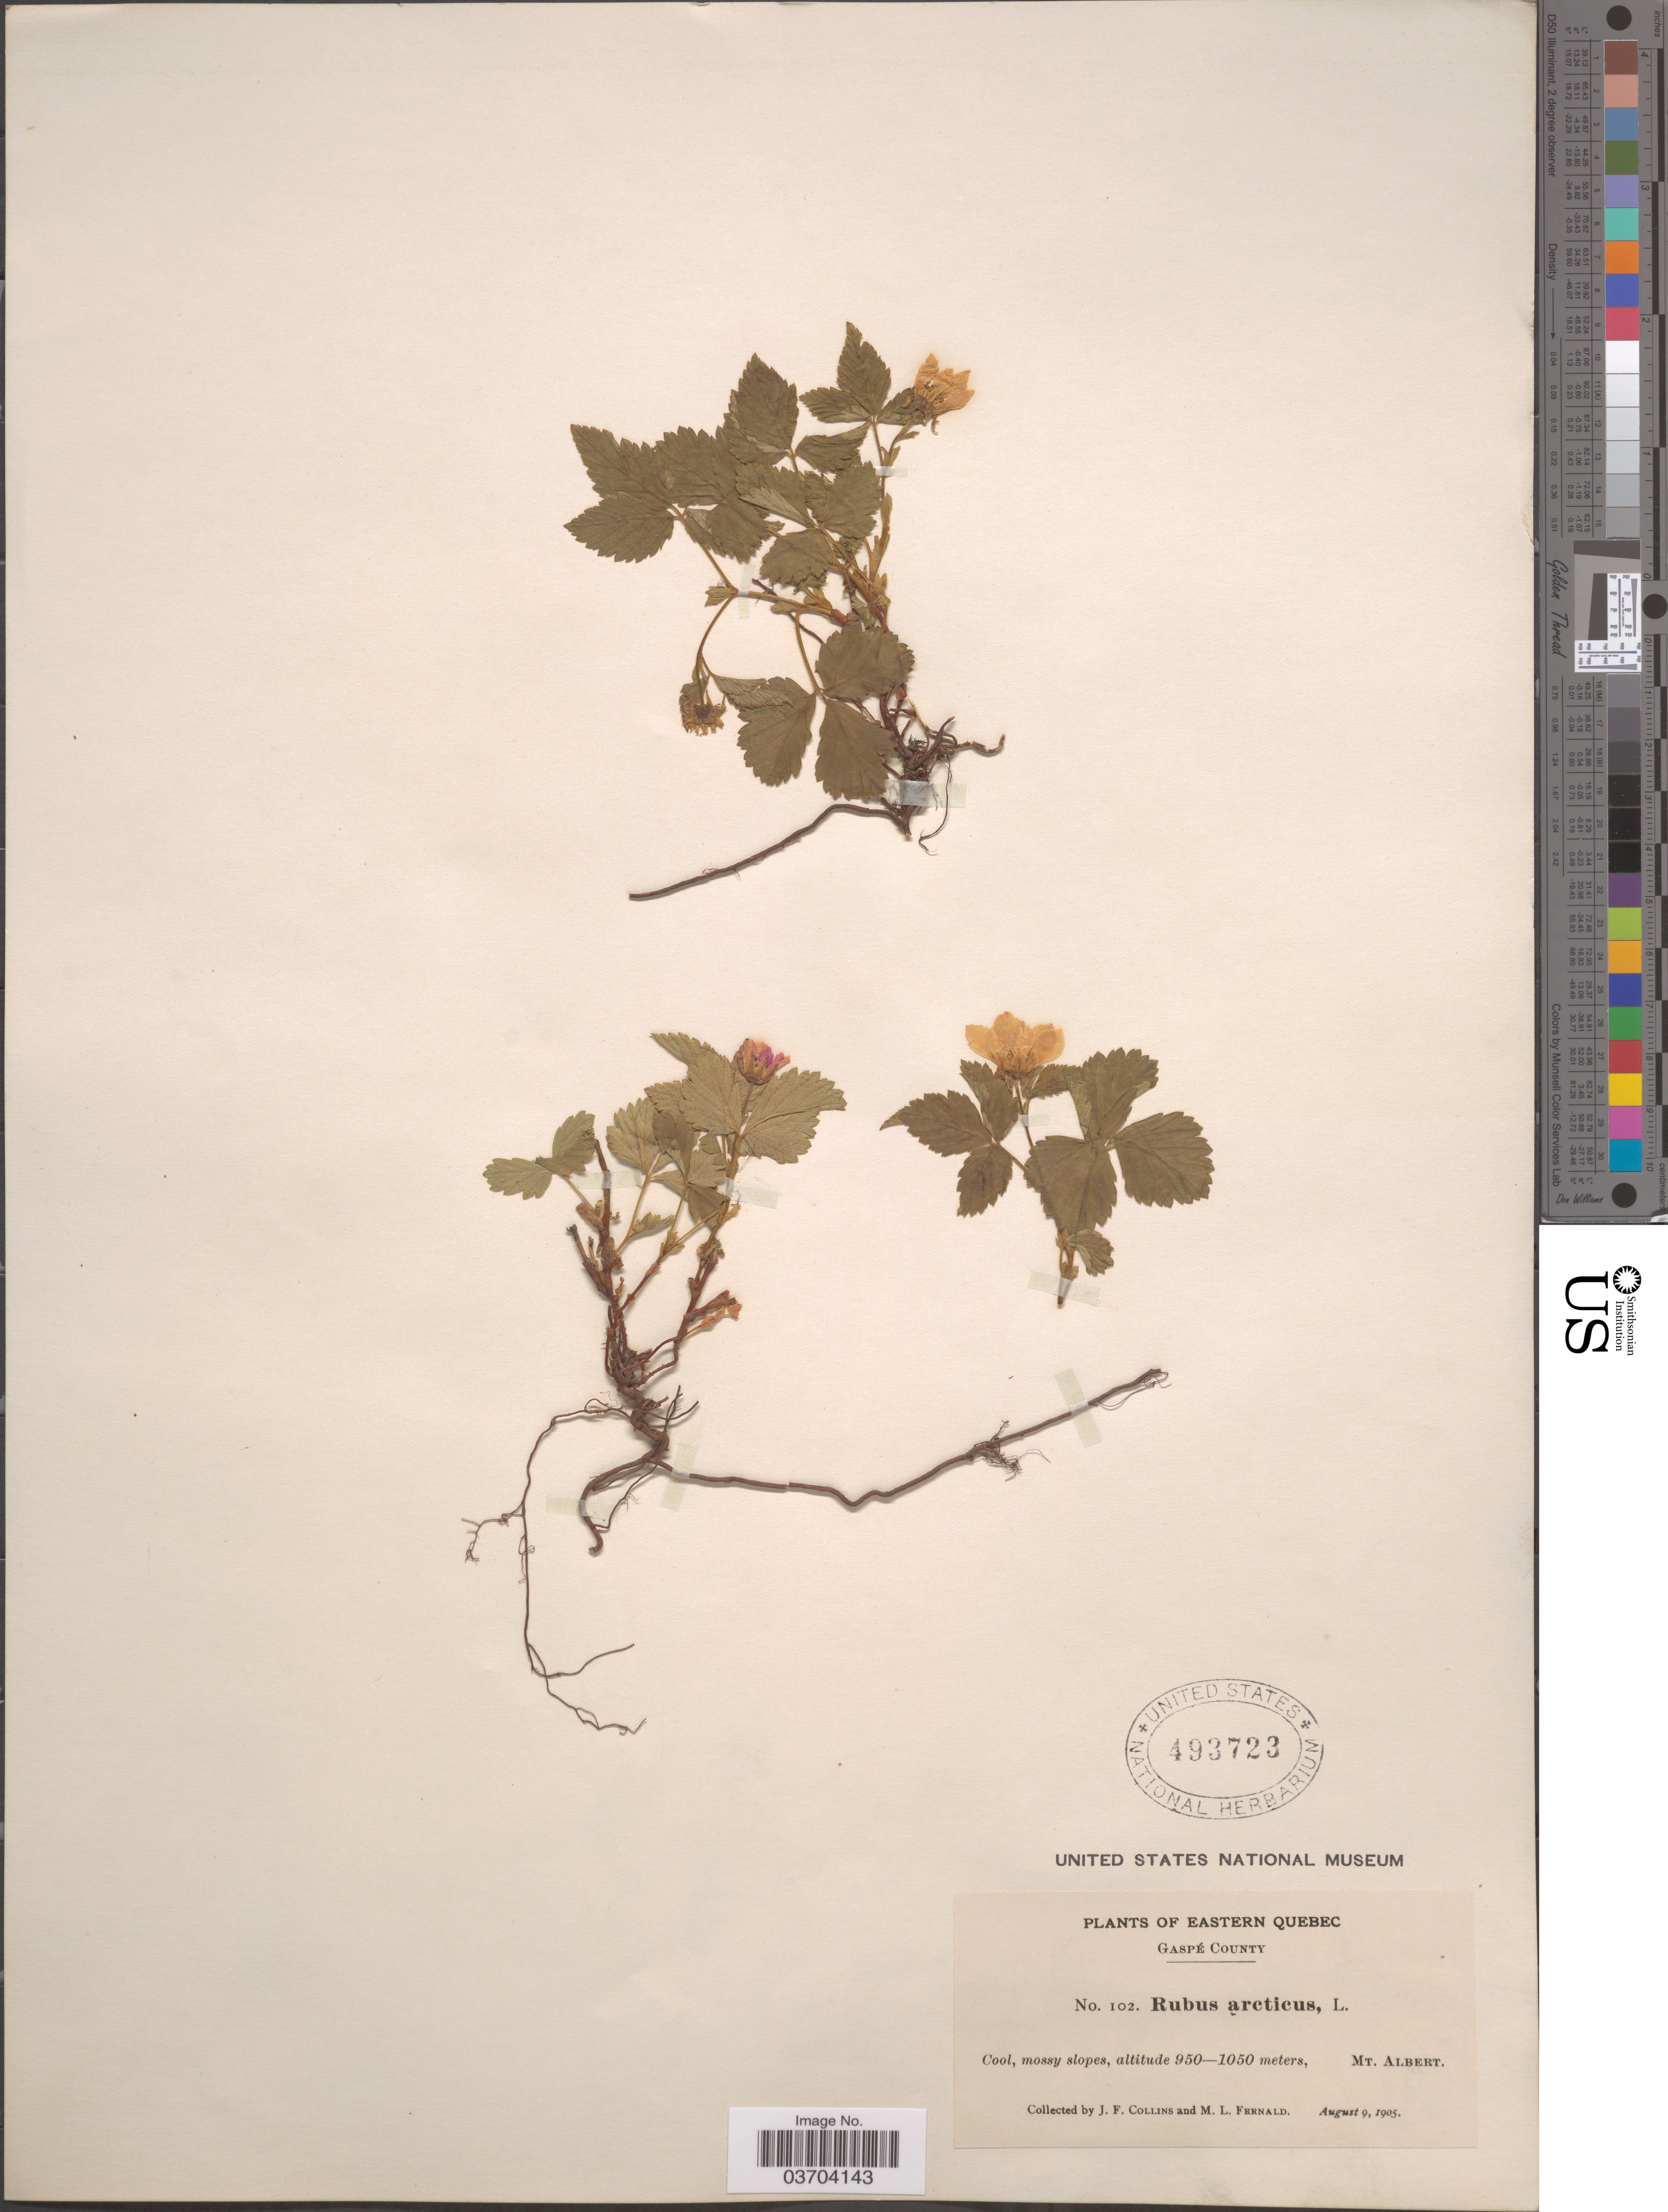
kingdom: Plantae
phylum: Tracheophyta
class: Magnoliopsida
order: Rosales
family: Rosaceae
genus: Rubus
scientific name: Rubus arcticus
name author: L.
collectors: J. Collins & M. L. Fernald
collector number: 102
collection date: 1905-08-09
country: Canada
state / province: Quebec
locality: Gaspé County. Mt. Albert.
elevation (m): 950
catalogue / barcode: US 493723